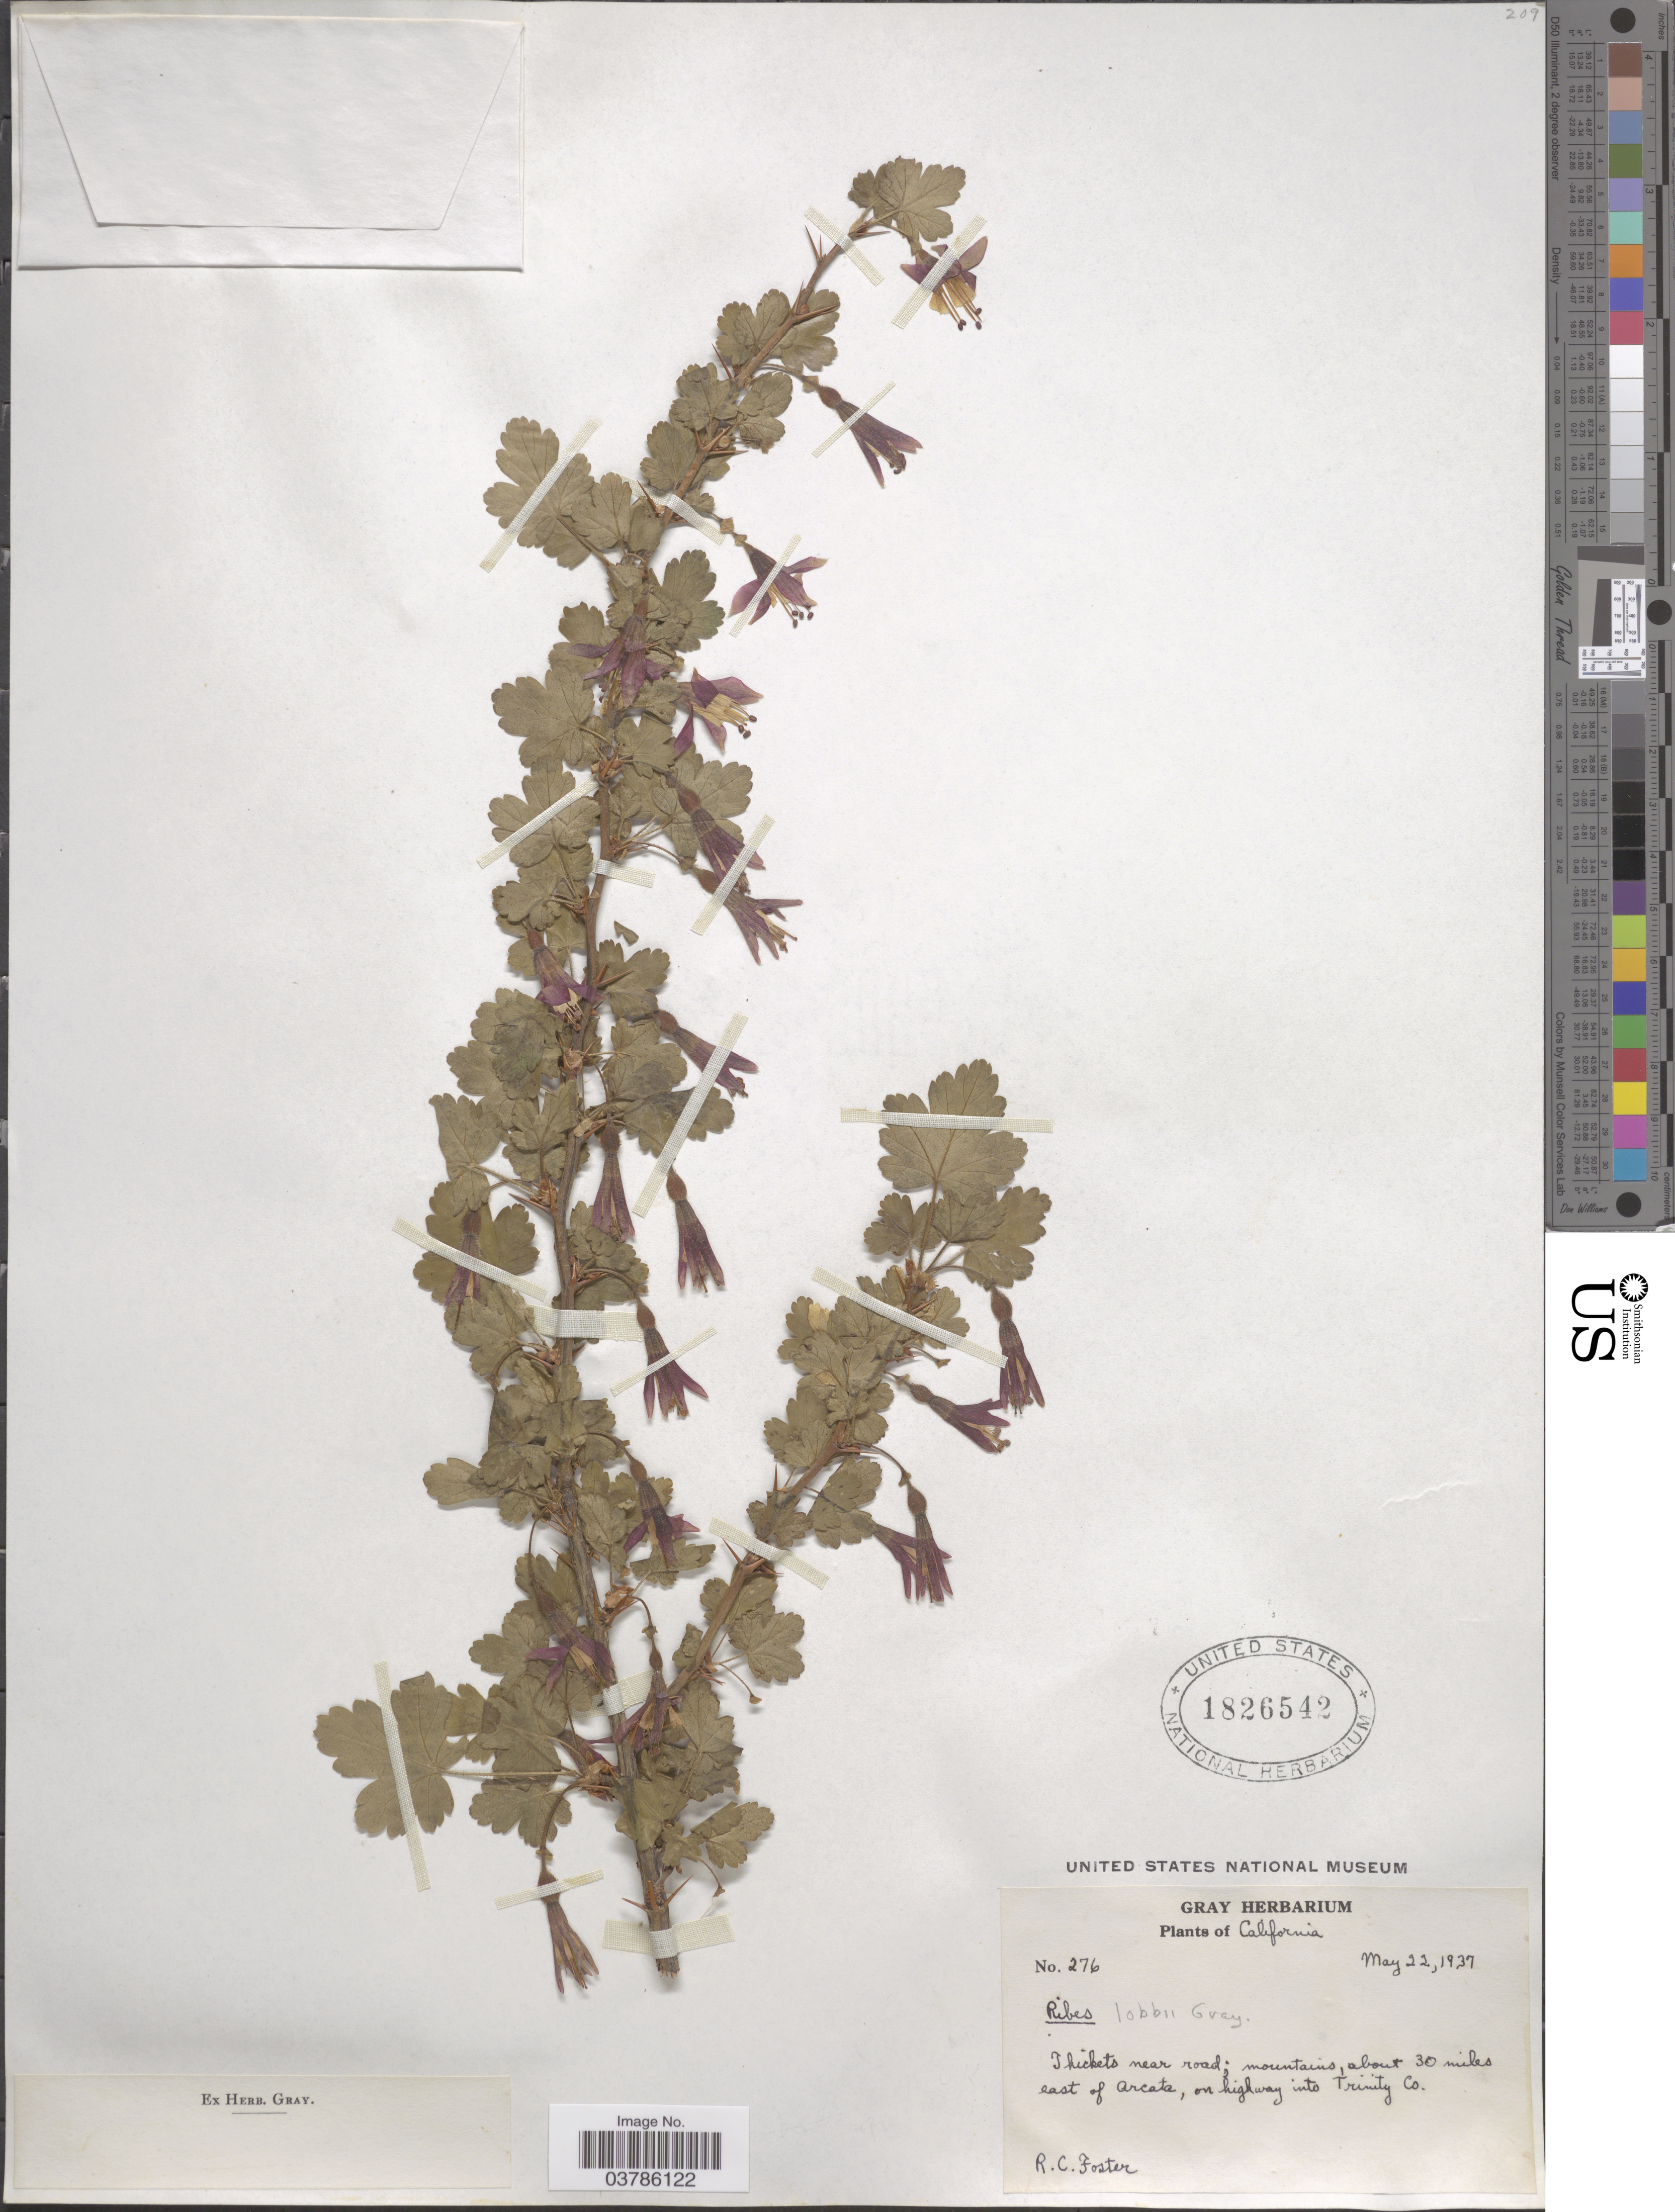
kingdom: Plantae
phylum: Tracheophyta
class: Magnoliopsida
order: Saxifragales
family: Grossulariaceae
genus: Ribes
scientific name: Ribes lobbii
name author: A. Gray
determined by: Strong, Mark T., (BOT), Smithsonian Institution - National Museum of Natural History (UNITED STATES)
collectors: R. C. Foster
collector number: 276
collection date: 1937-05-22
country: United States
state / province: California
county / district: Trinity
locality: Thickets near road; mountains, about 30 miles east of Arcata, on highway into Trinity Co.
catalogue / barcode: US 1826542